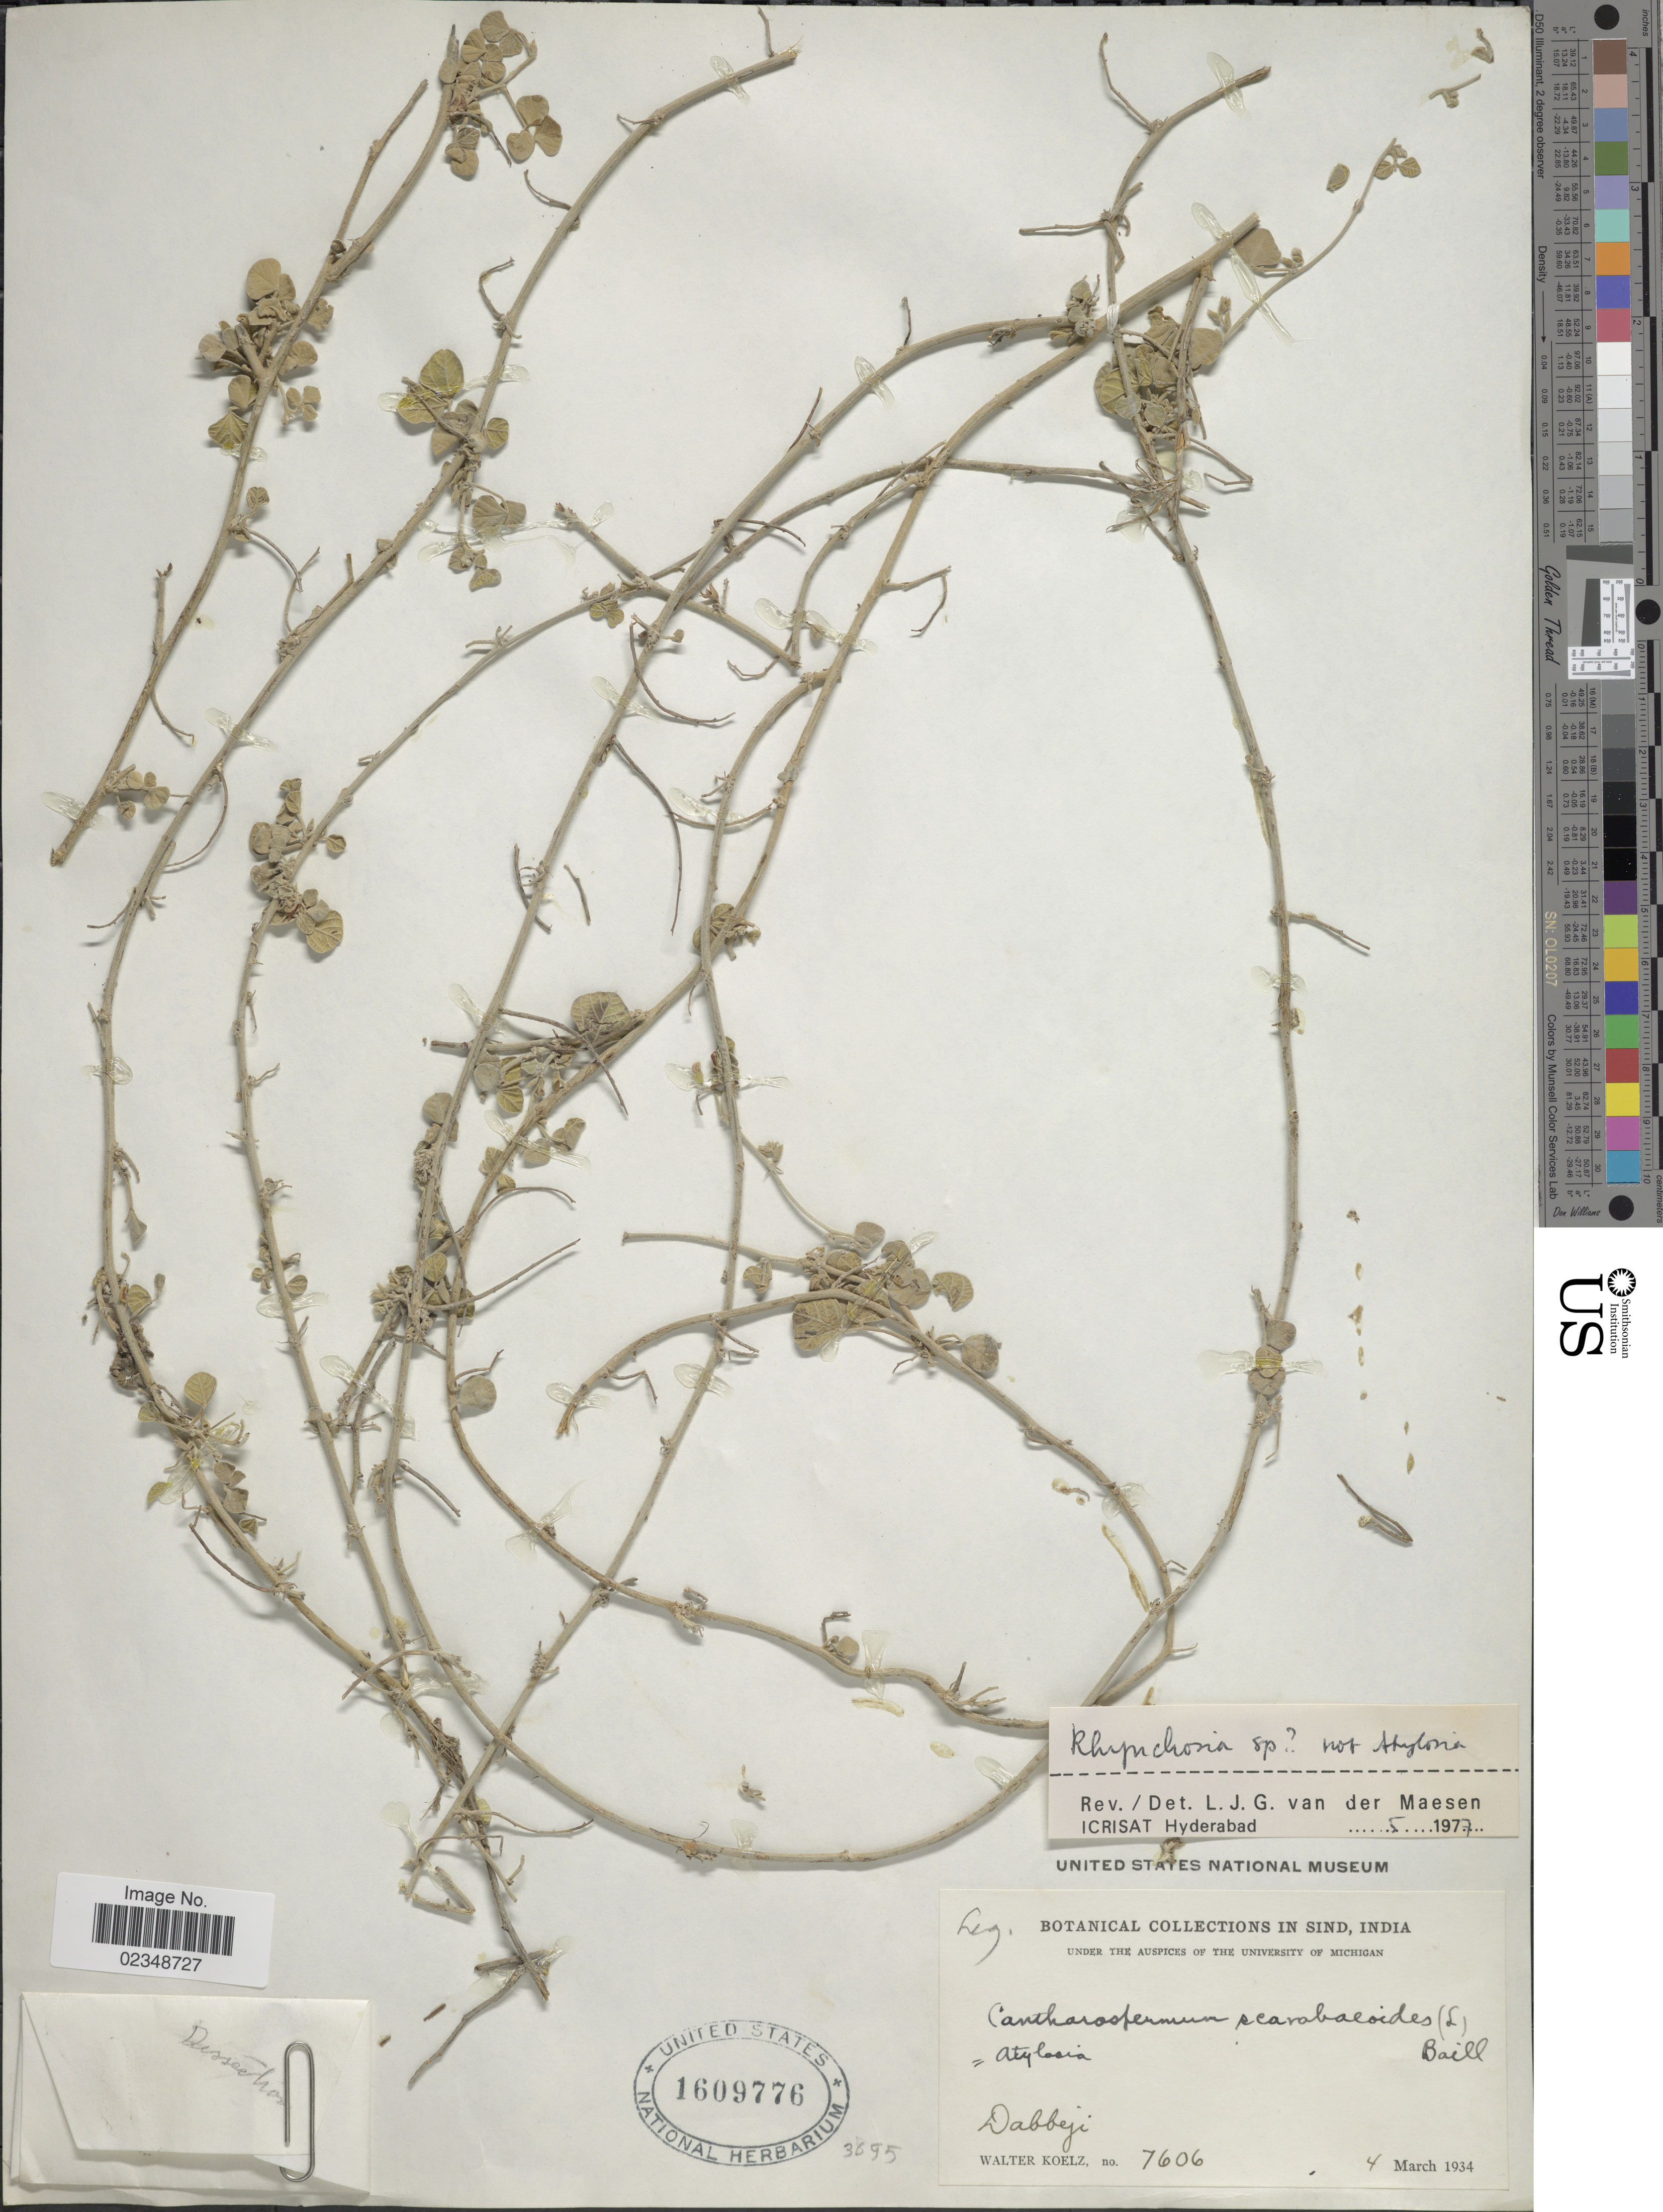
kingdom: Plantae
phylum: Tracheophyta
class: Magnoliopsida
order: Fabales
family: Fabaceae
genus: Rhynchosia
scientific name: Rhynchosia yunnanensis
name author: Franch.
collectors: W. N. Koelz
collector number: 7606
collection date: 1934-03-04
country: India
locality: Dabbeji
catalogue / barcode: US 1609776